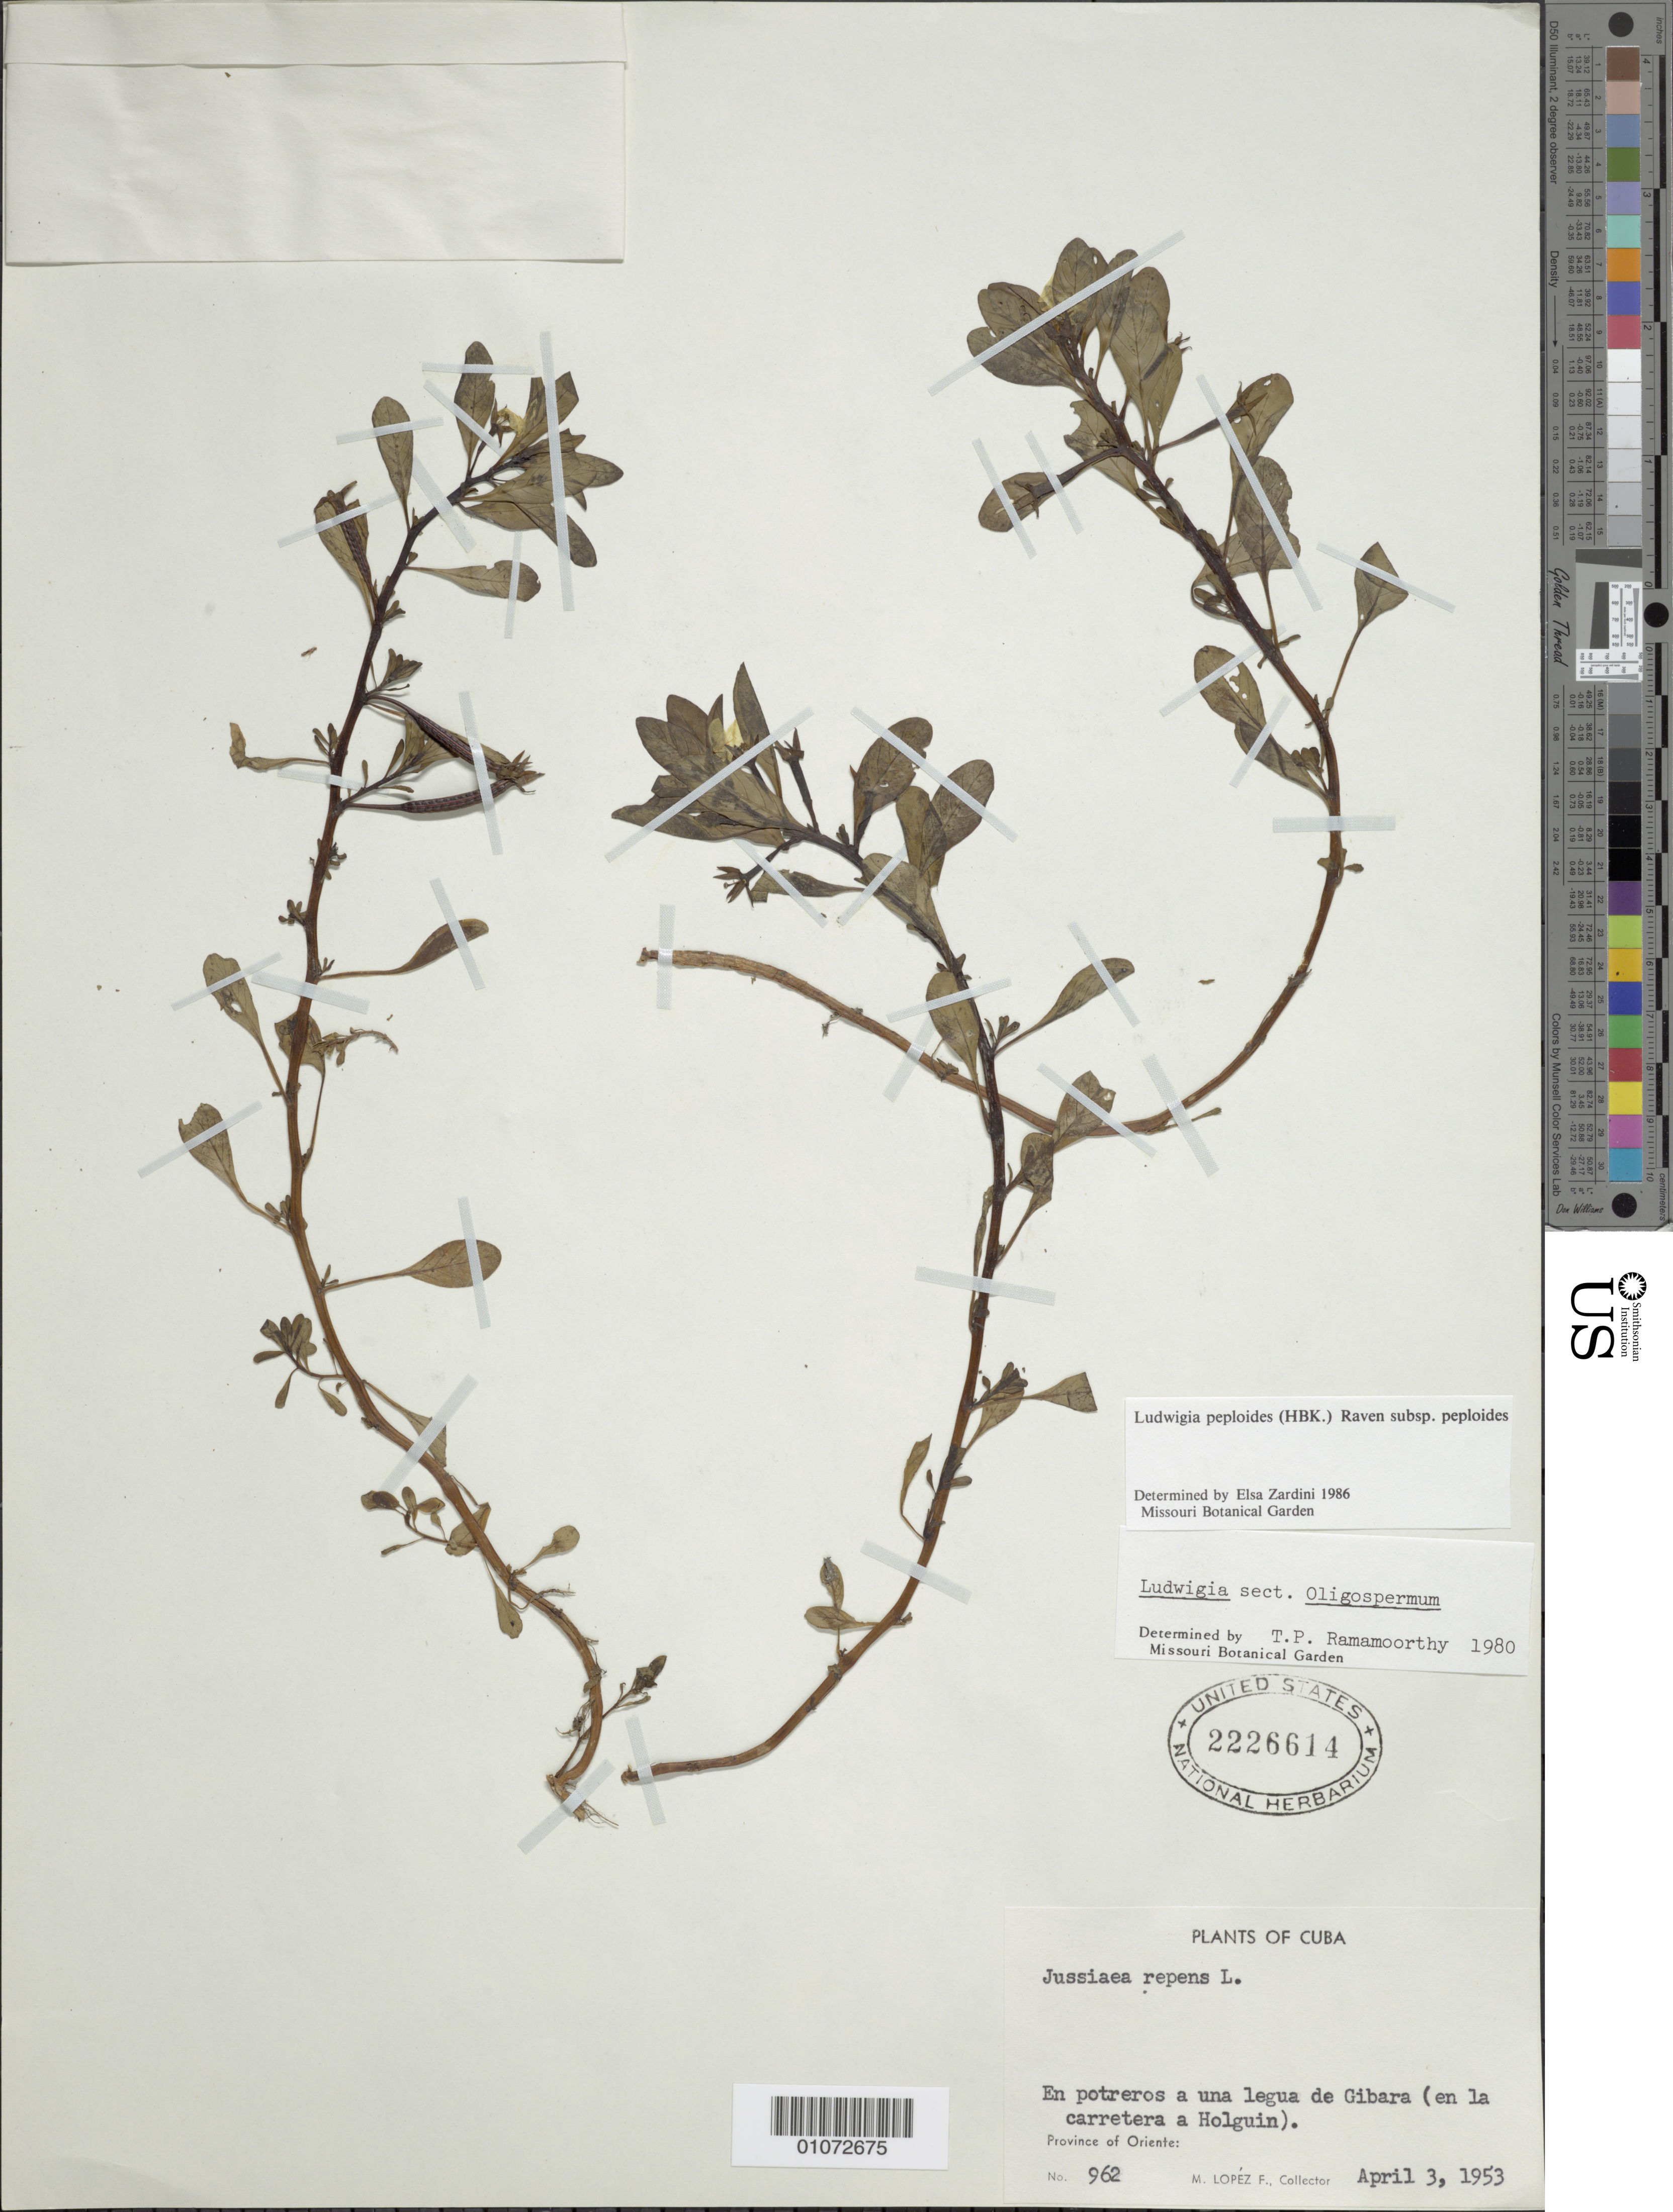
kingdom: Plantae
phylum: Tracheophyta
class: Magnoliopsida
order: Myrtales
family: Onagraceae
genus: Ludwigia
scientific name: Ludwigia peploides subsp. peploides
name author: (Kunth) P.H. Raven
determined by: Zardini, E. M.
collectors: M. López Figueiras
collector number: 962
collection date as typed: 03 Apr 1953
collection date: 1953-04-03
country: Cuba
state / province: Holguín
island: Cuba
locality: In pastures one league from Gibara (on the road to Holguin)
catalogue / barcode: US 2226614